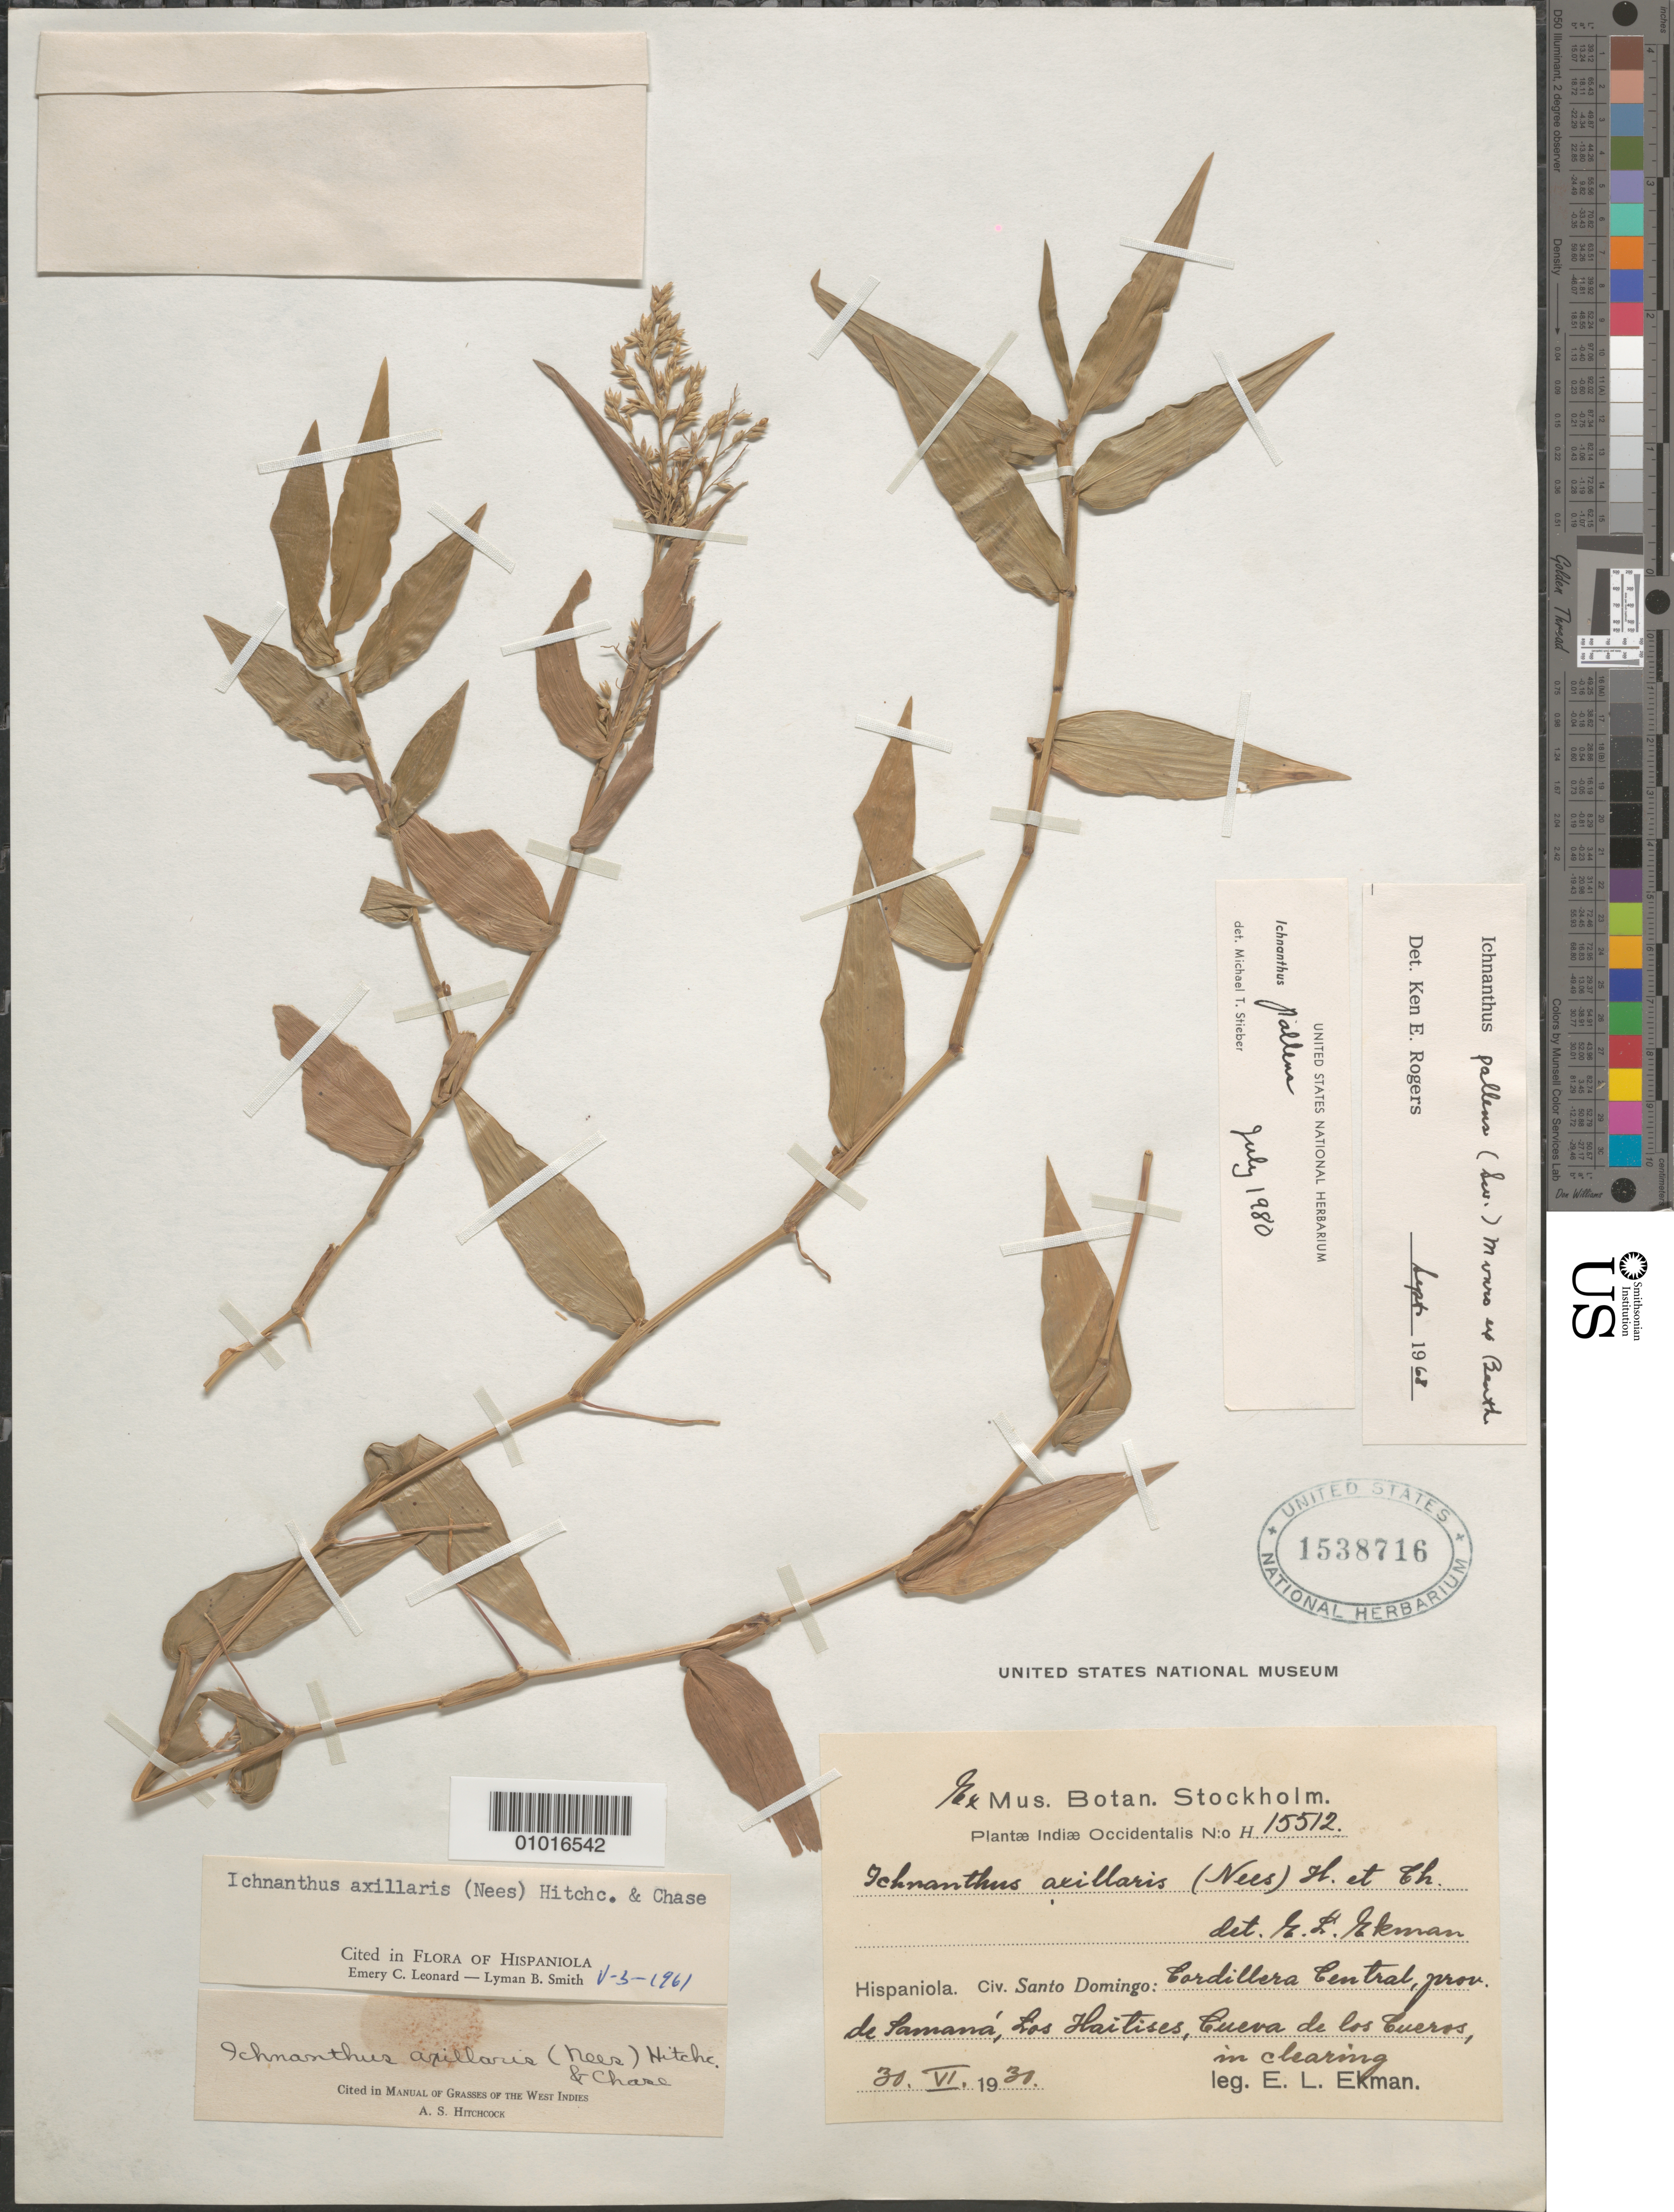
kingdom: Plantae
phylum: Tracheophyta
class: Liliopsida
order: Poales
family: Poaceae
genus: Ichnanthus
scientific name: Ichnanthus pallens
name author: (Sw.) Munro ex Benth.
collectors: E. L. Ekman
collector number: H 15512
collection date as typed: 30 Jun 1931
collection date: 1931-06-30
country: Dominican Republic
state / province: La Vega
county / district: Santo Domingo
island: Hispaniola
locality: Cordillera Central, Los Haitises, Cueva de los Cueros, in clearing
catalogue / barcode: US 1538716